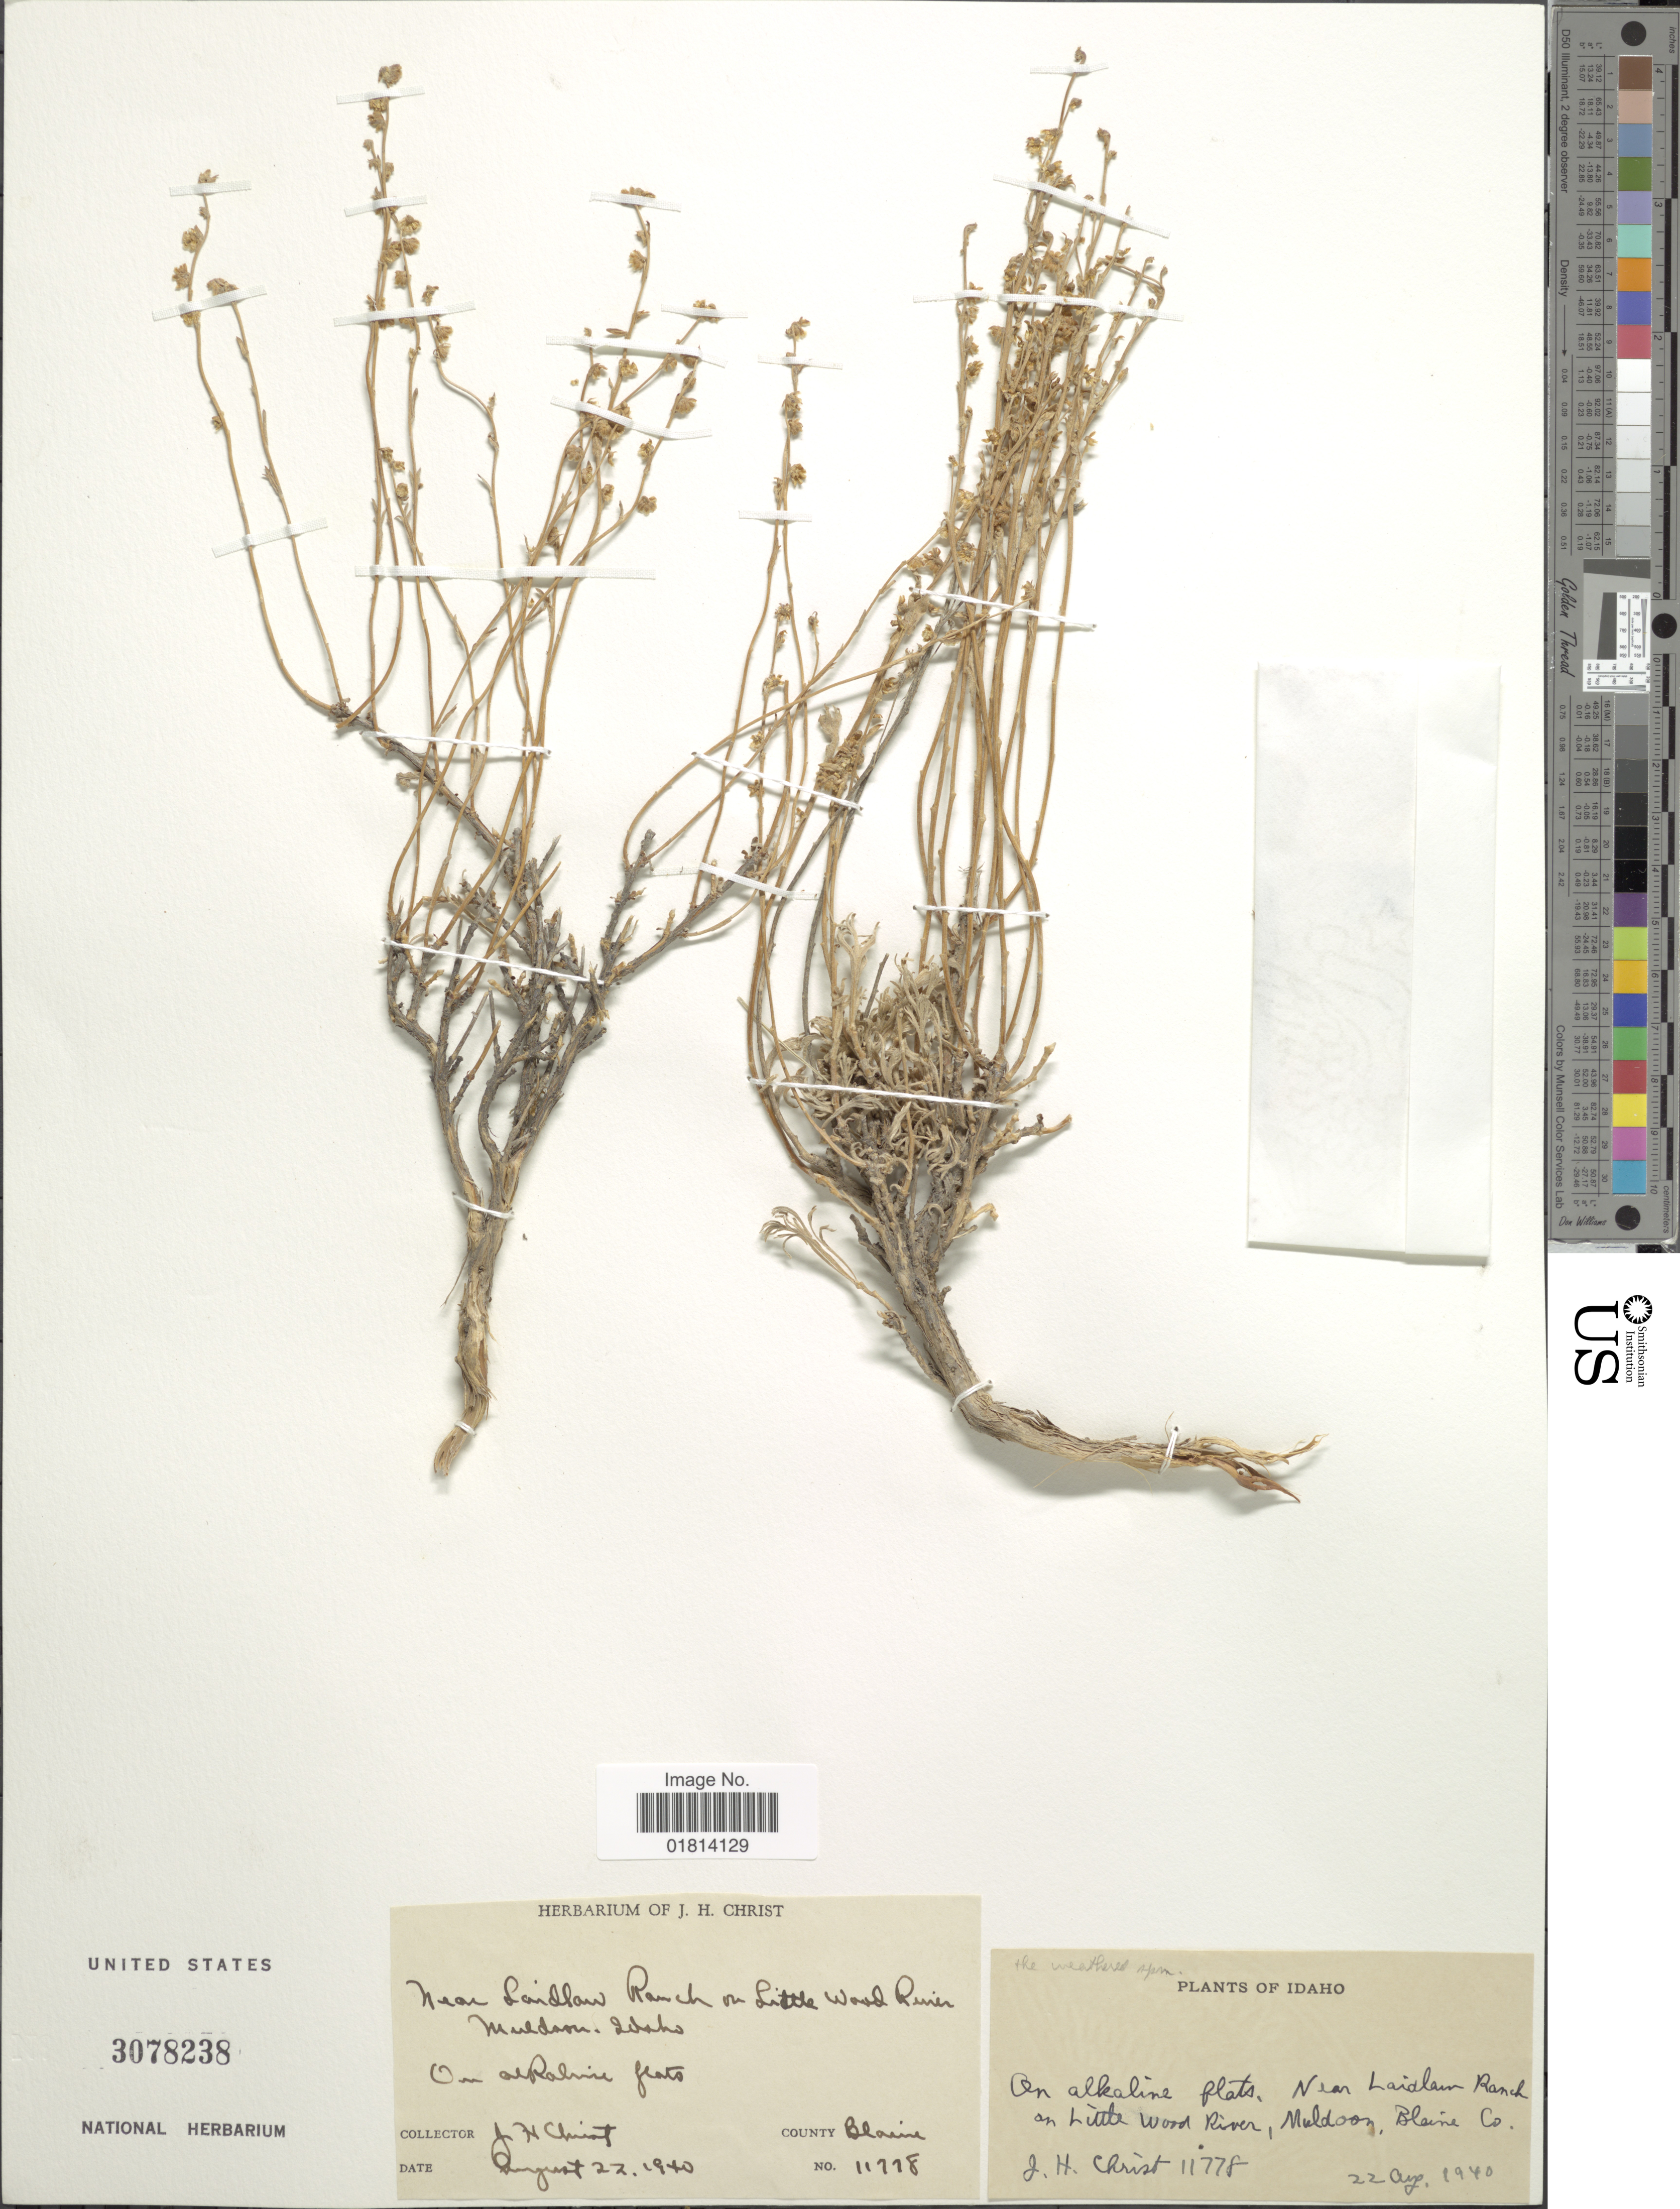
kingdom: Plantae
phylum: Tracheophyta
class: Magnoliopsida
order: Asterales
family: Asteraceae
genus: Artemisia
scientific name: Artemisia arbuscula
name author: Nutt.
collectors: J. H. Christ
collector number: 11778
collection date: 1940-08-22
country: United States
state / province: Idaho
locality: Near Laidlow Ranch on Little Wood River, Muldoon, Blaine Co.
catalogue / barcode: US 3078238